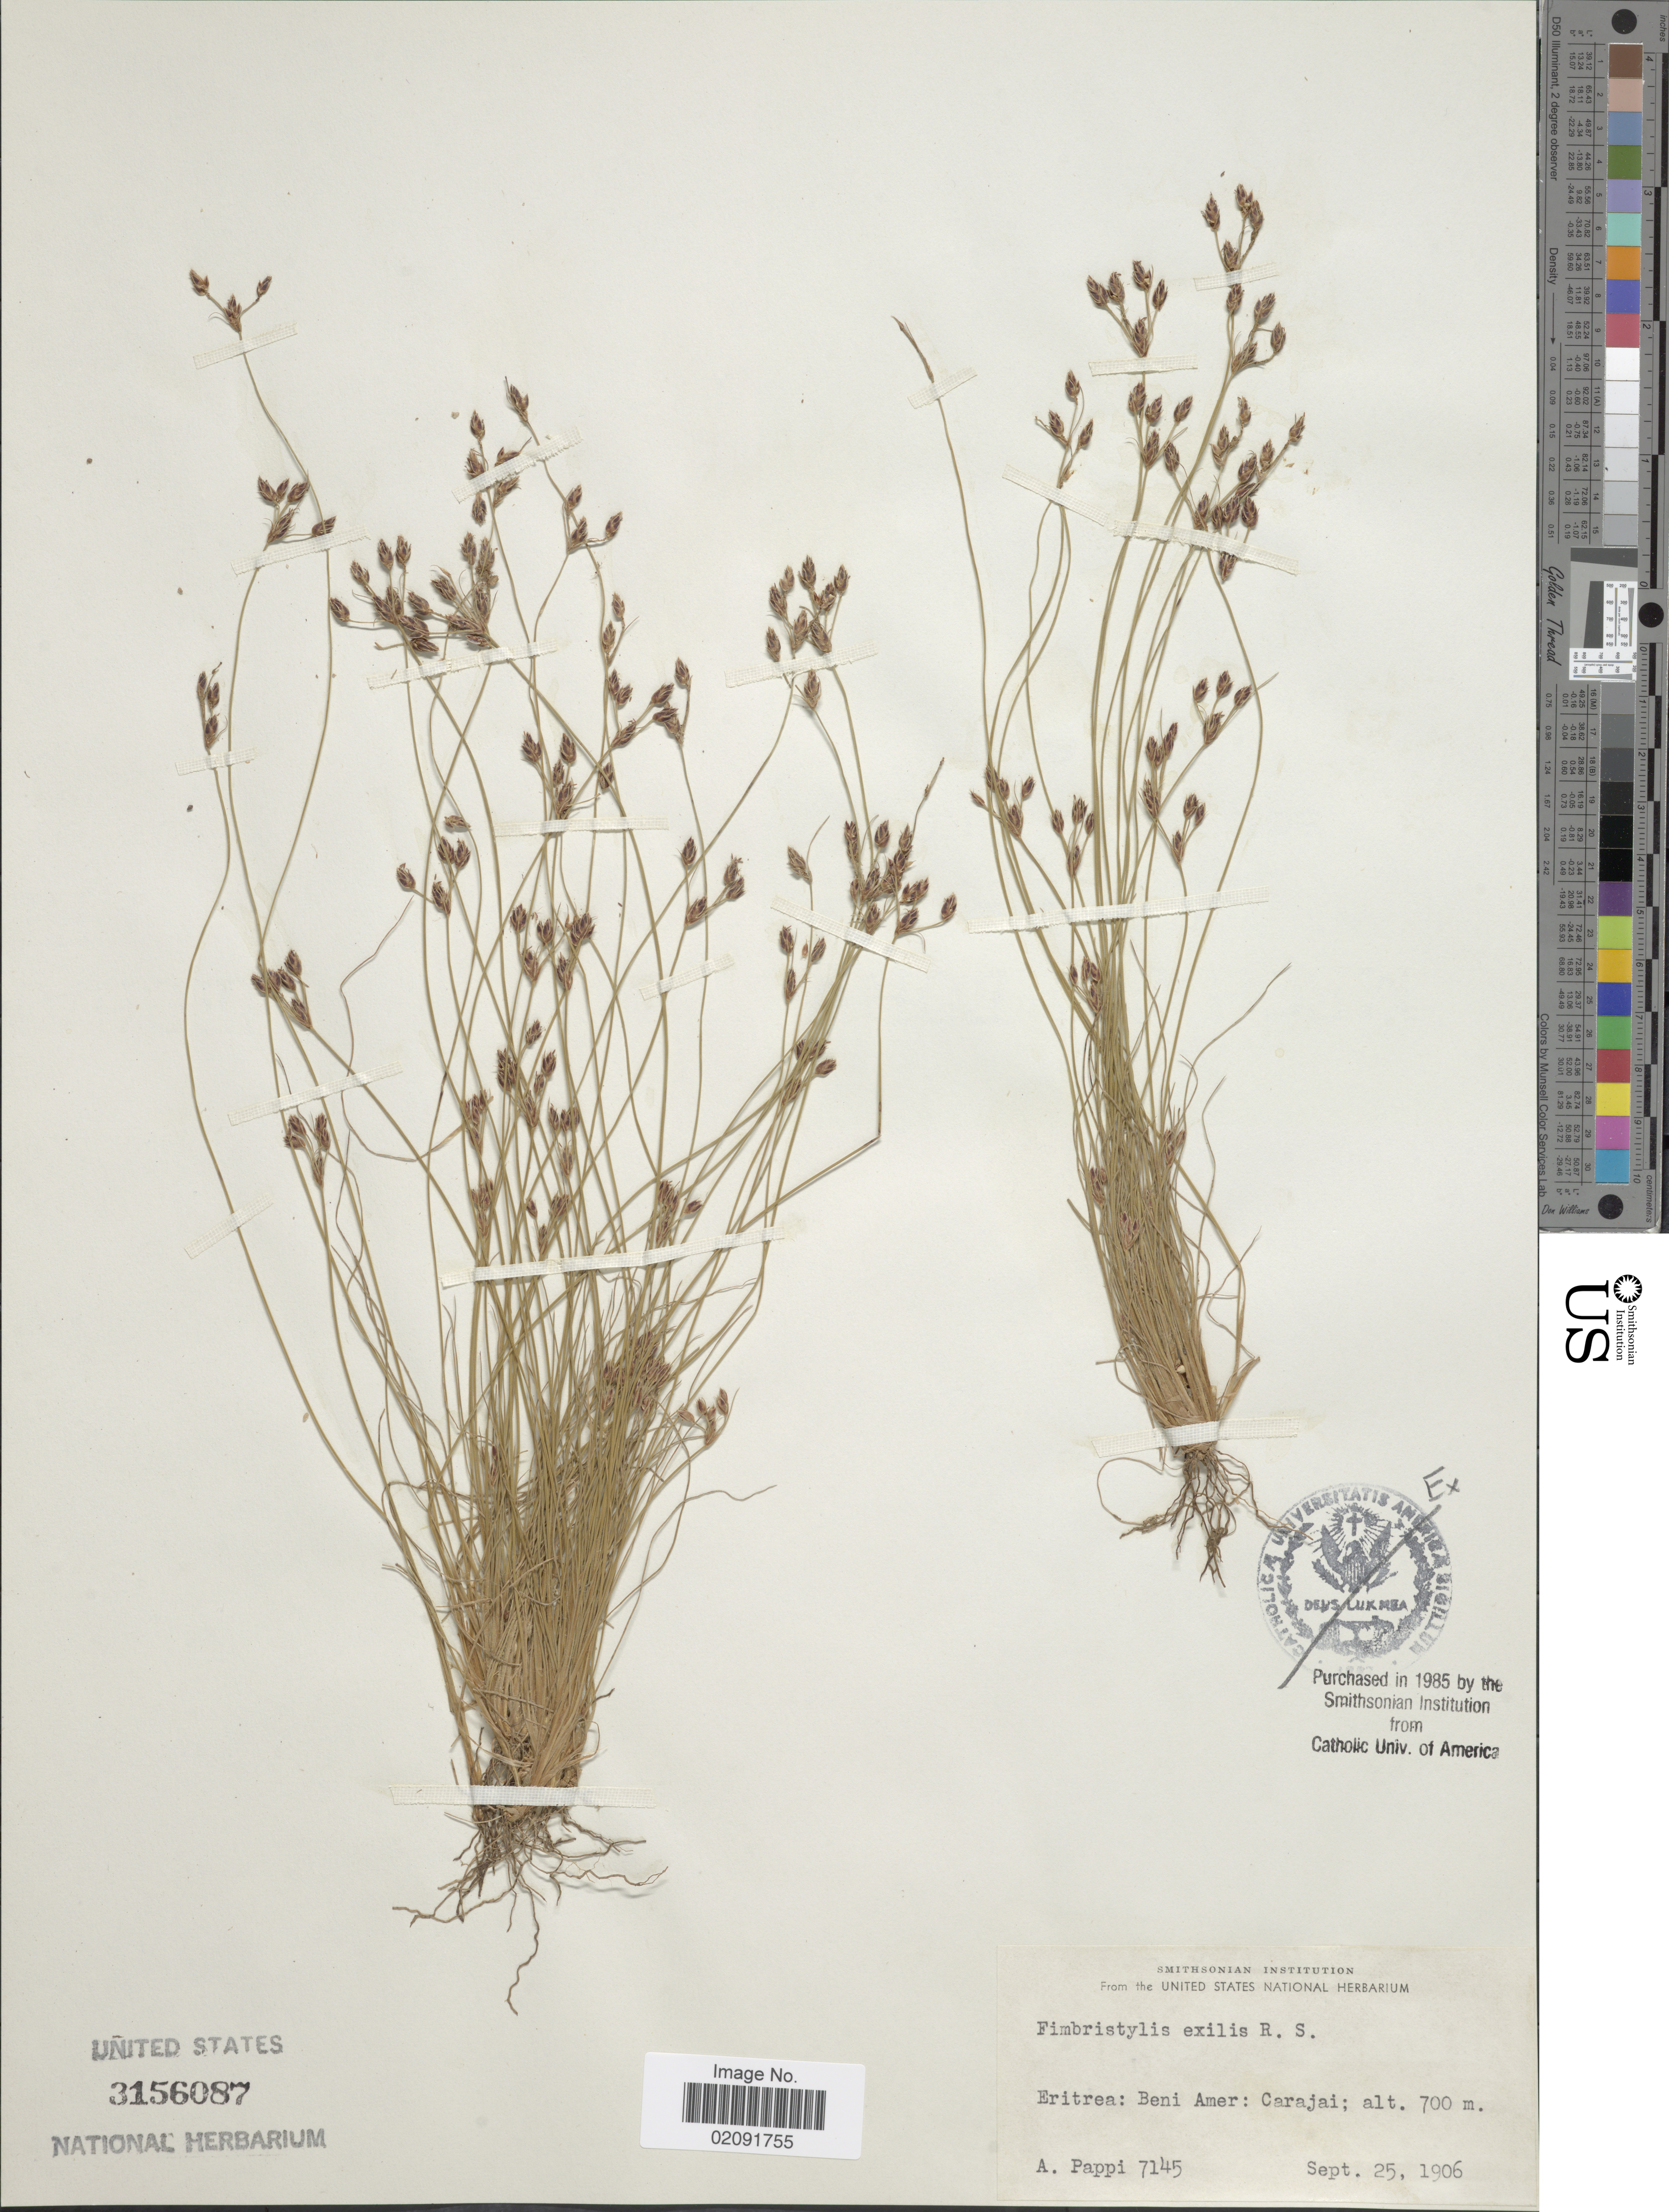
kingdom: Plantae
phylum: Tracheophyta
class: Liliopsida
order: Poales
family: Cyperaceae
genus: Bulbostylis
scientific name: Bulbostylis hispidula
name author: (Vahl) R.W. Haines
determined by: Goetghebeur, P.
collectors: A. Pappi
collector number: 7145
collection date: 1906-09-25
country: Eritrea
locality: Beni Amer: Carajai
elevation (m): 700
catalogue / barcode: US 3156087